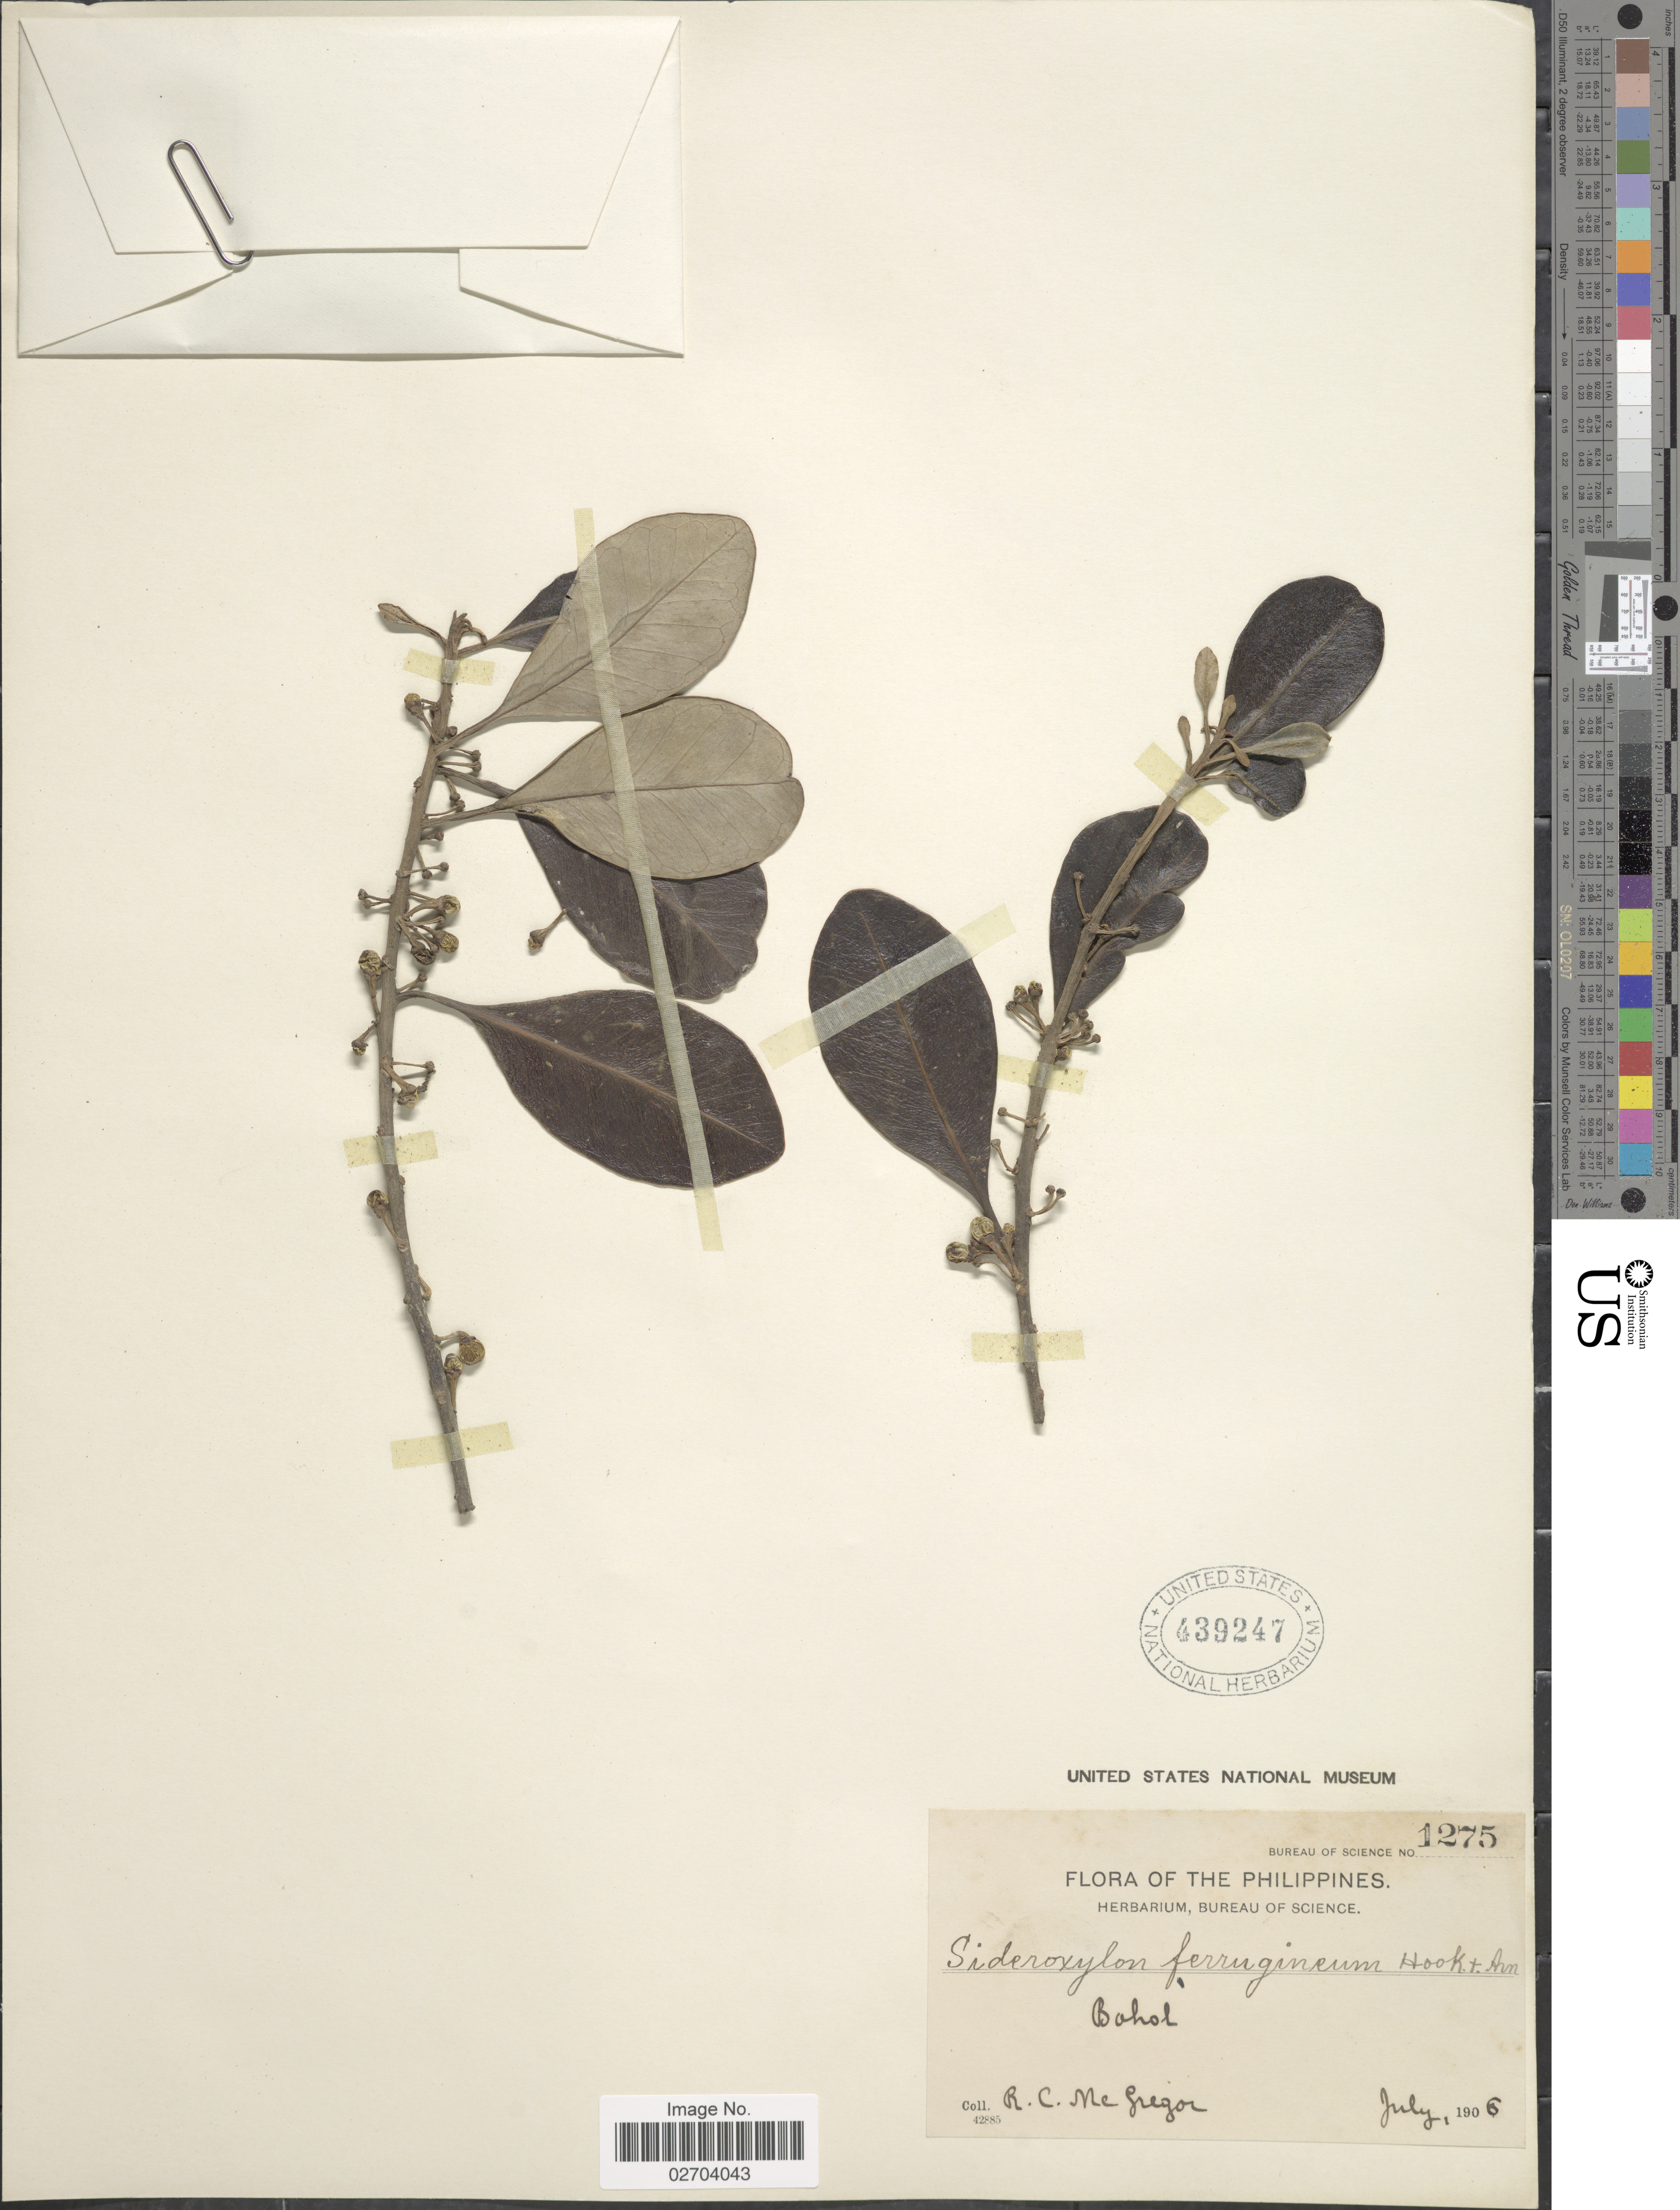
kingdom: Plantae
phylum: Tracheophyta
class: Magnoliopsida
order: Ericales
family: Sapotaceae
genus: Sideroxylon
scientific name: Sideroxylon ferrugineum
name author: Hook. & Arn.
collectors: R. C. McGregor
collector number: Bureau of Science 1275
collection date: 1906-07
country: Philippines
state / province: Central Visayas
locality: Bohol.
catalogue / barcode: US 439247